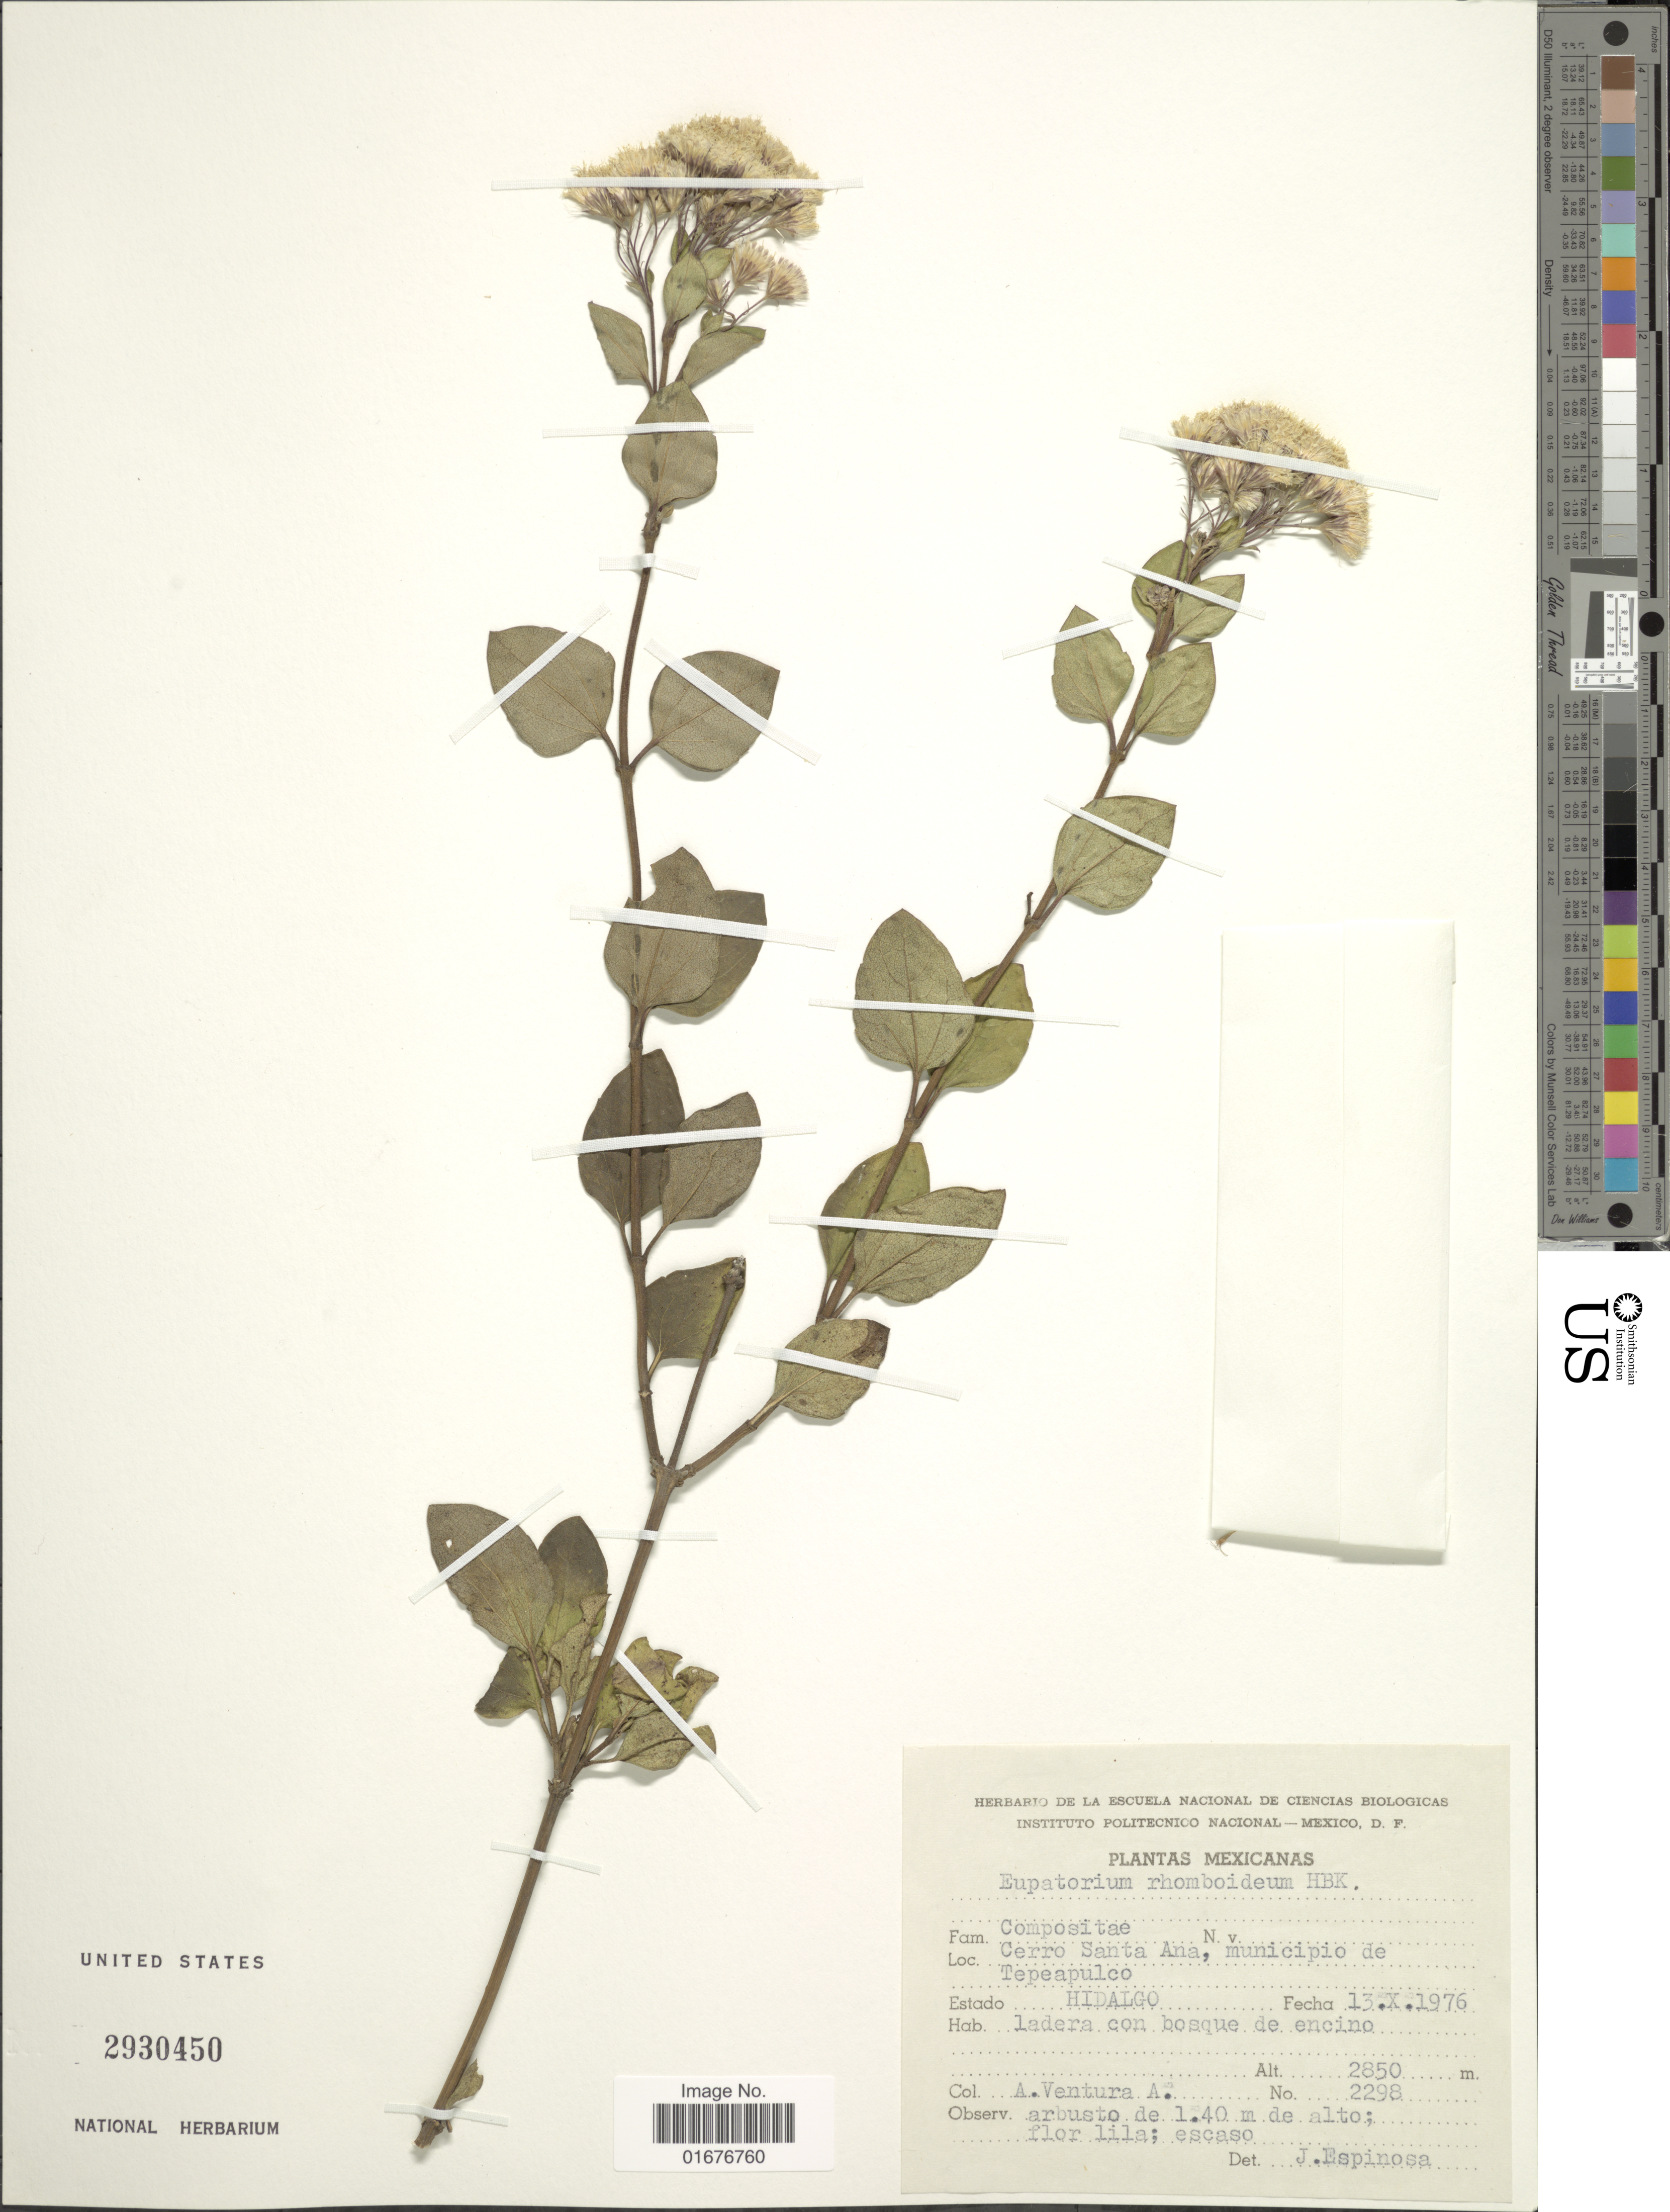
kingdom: Plantae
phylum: Tracheophyta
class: Magnoliopsida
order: Asterales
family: Asteraceae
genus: Ageratina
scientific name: Ageratina rhomboidea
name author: (Kunth) R.M. King & H. Rob.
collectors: A. Ventura A.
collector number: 2298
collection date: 1976-10-13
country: Mexico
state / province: Hidalgo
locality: Cerro Santa Ana, municipio de Tepeapulco, ladera con bosque de encino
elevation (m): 2850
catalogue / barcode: US 2930450